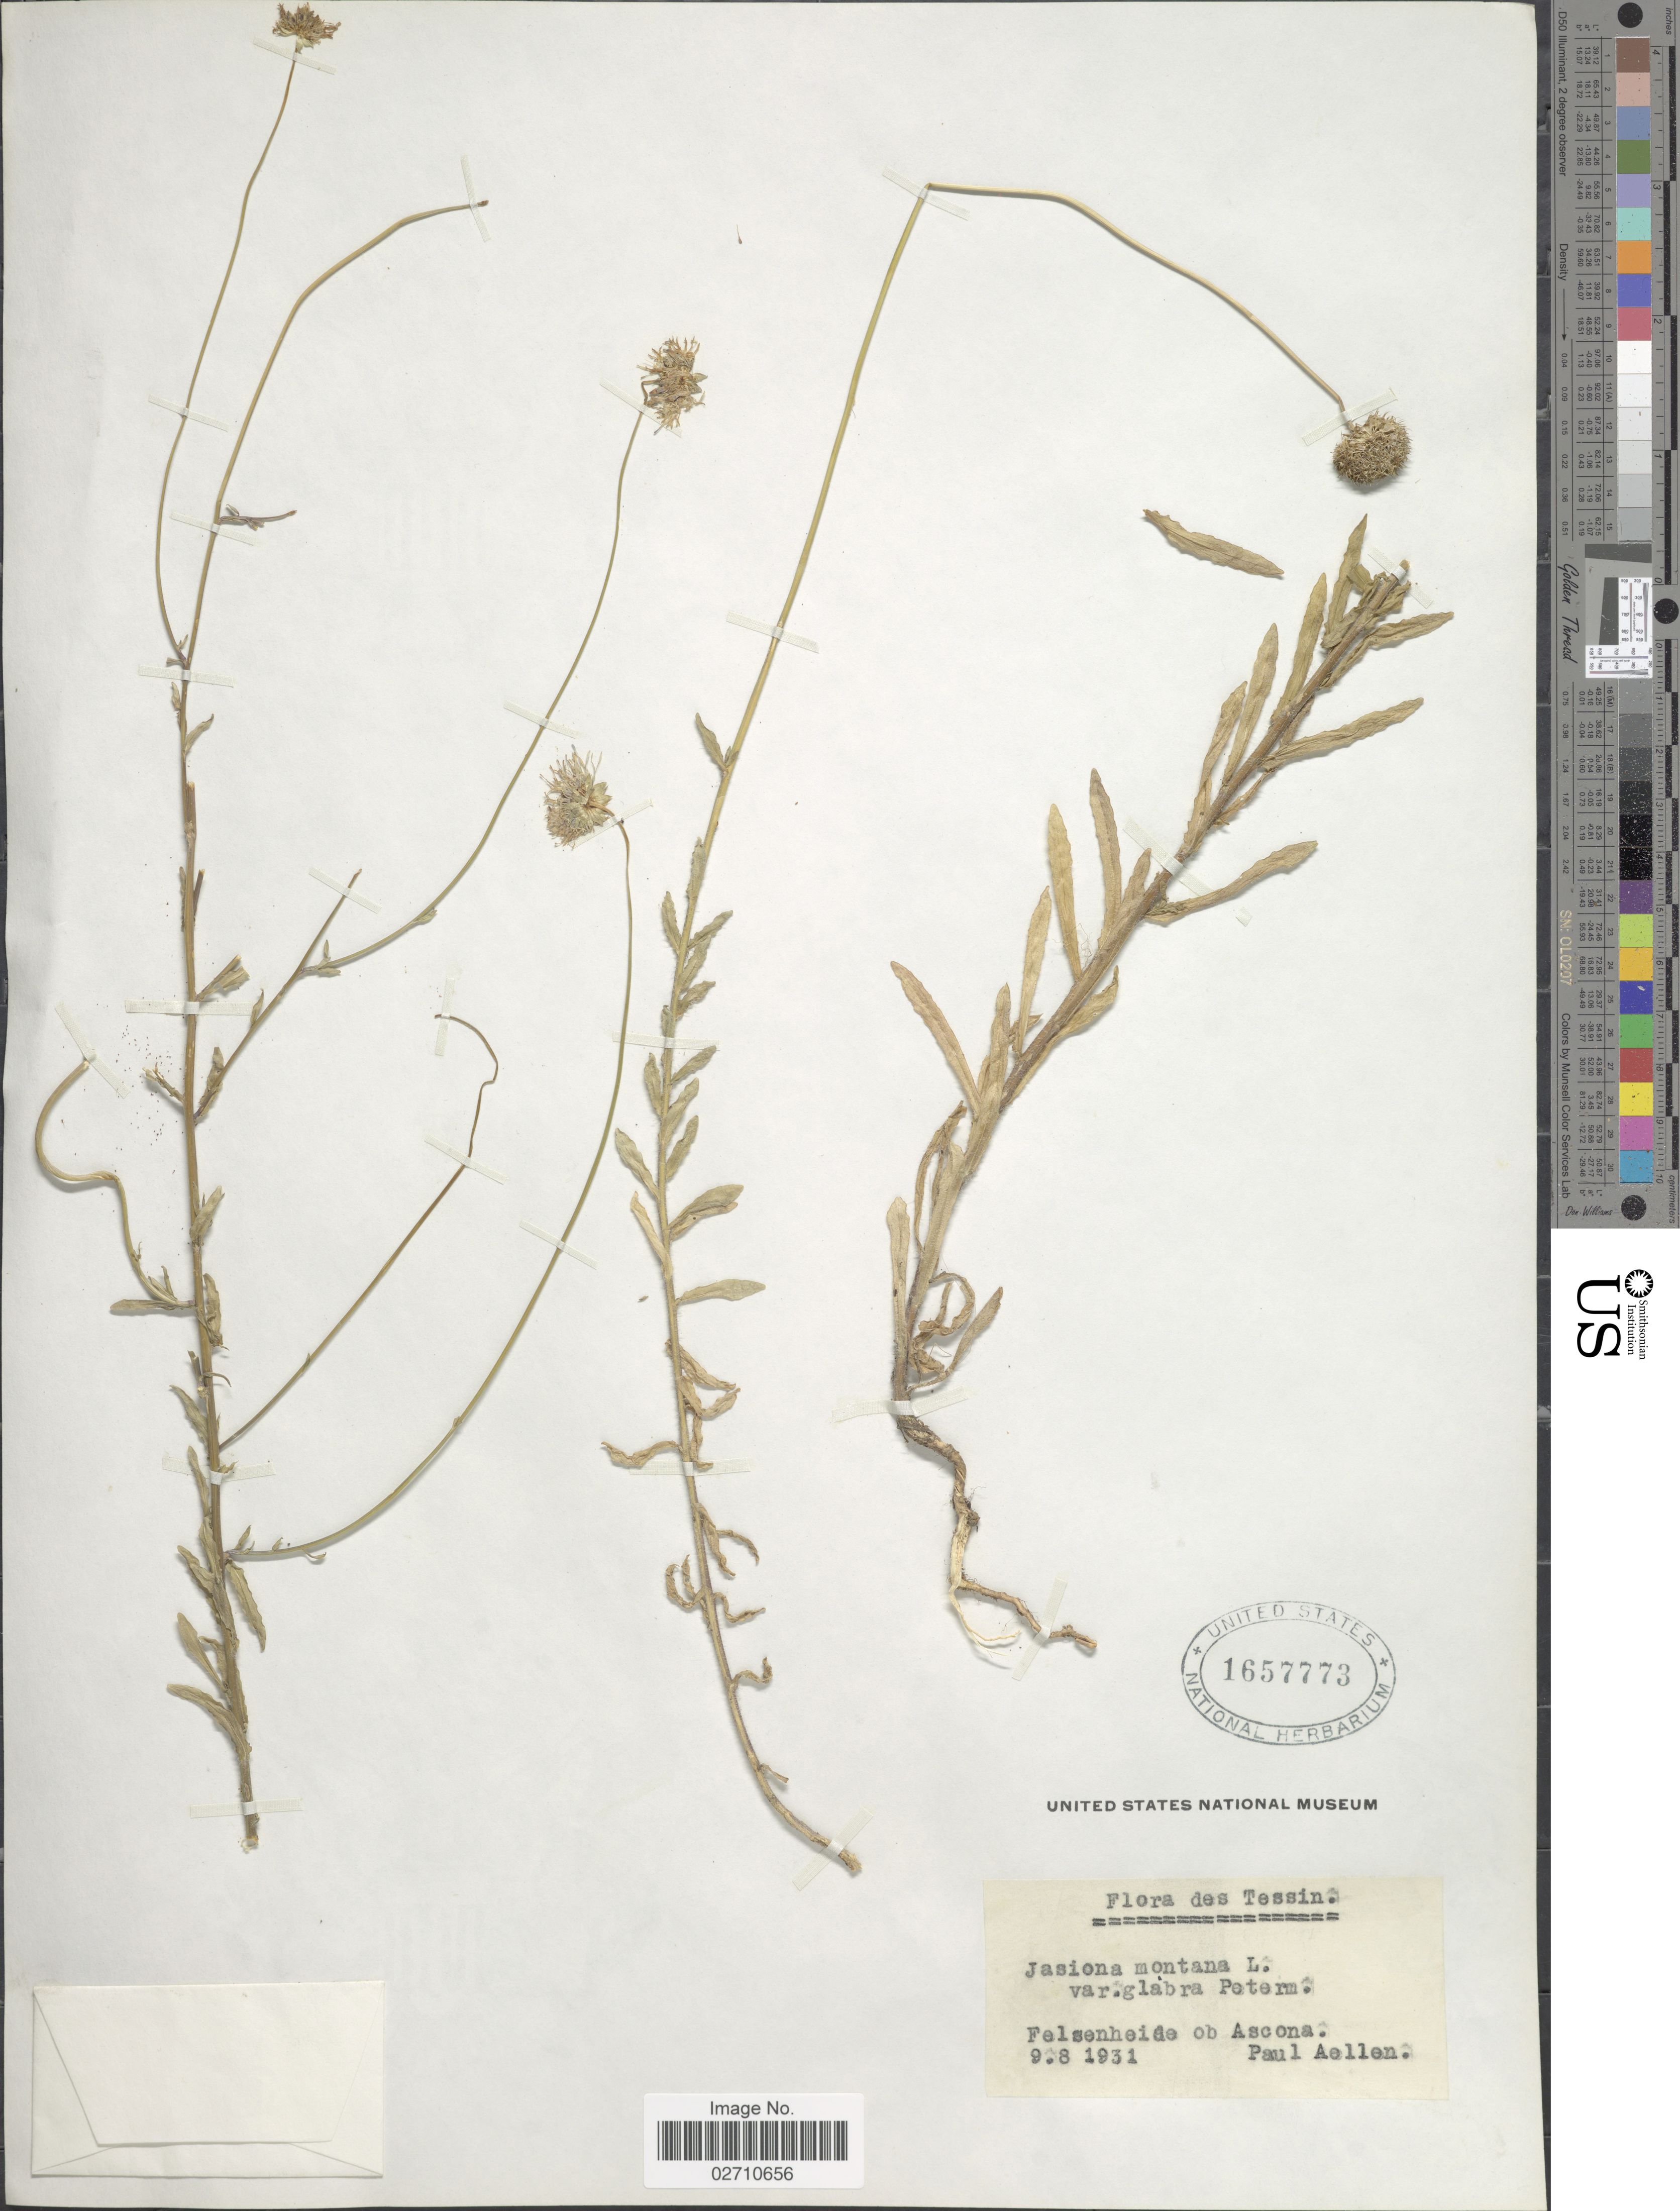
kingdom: Plantae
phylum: Tracheophyta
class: Magnoliopsida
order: Asterales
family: Campanulaceae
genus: Jasione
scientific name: Jasione montana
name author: L.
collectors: P. Aellen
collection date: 1931-08-09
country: Switzerland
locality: Tessin, Felsenheide ob Ascona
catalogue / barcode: US 1657773